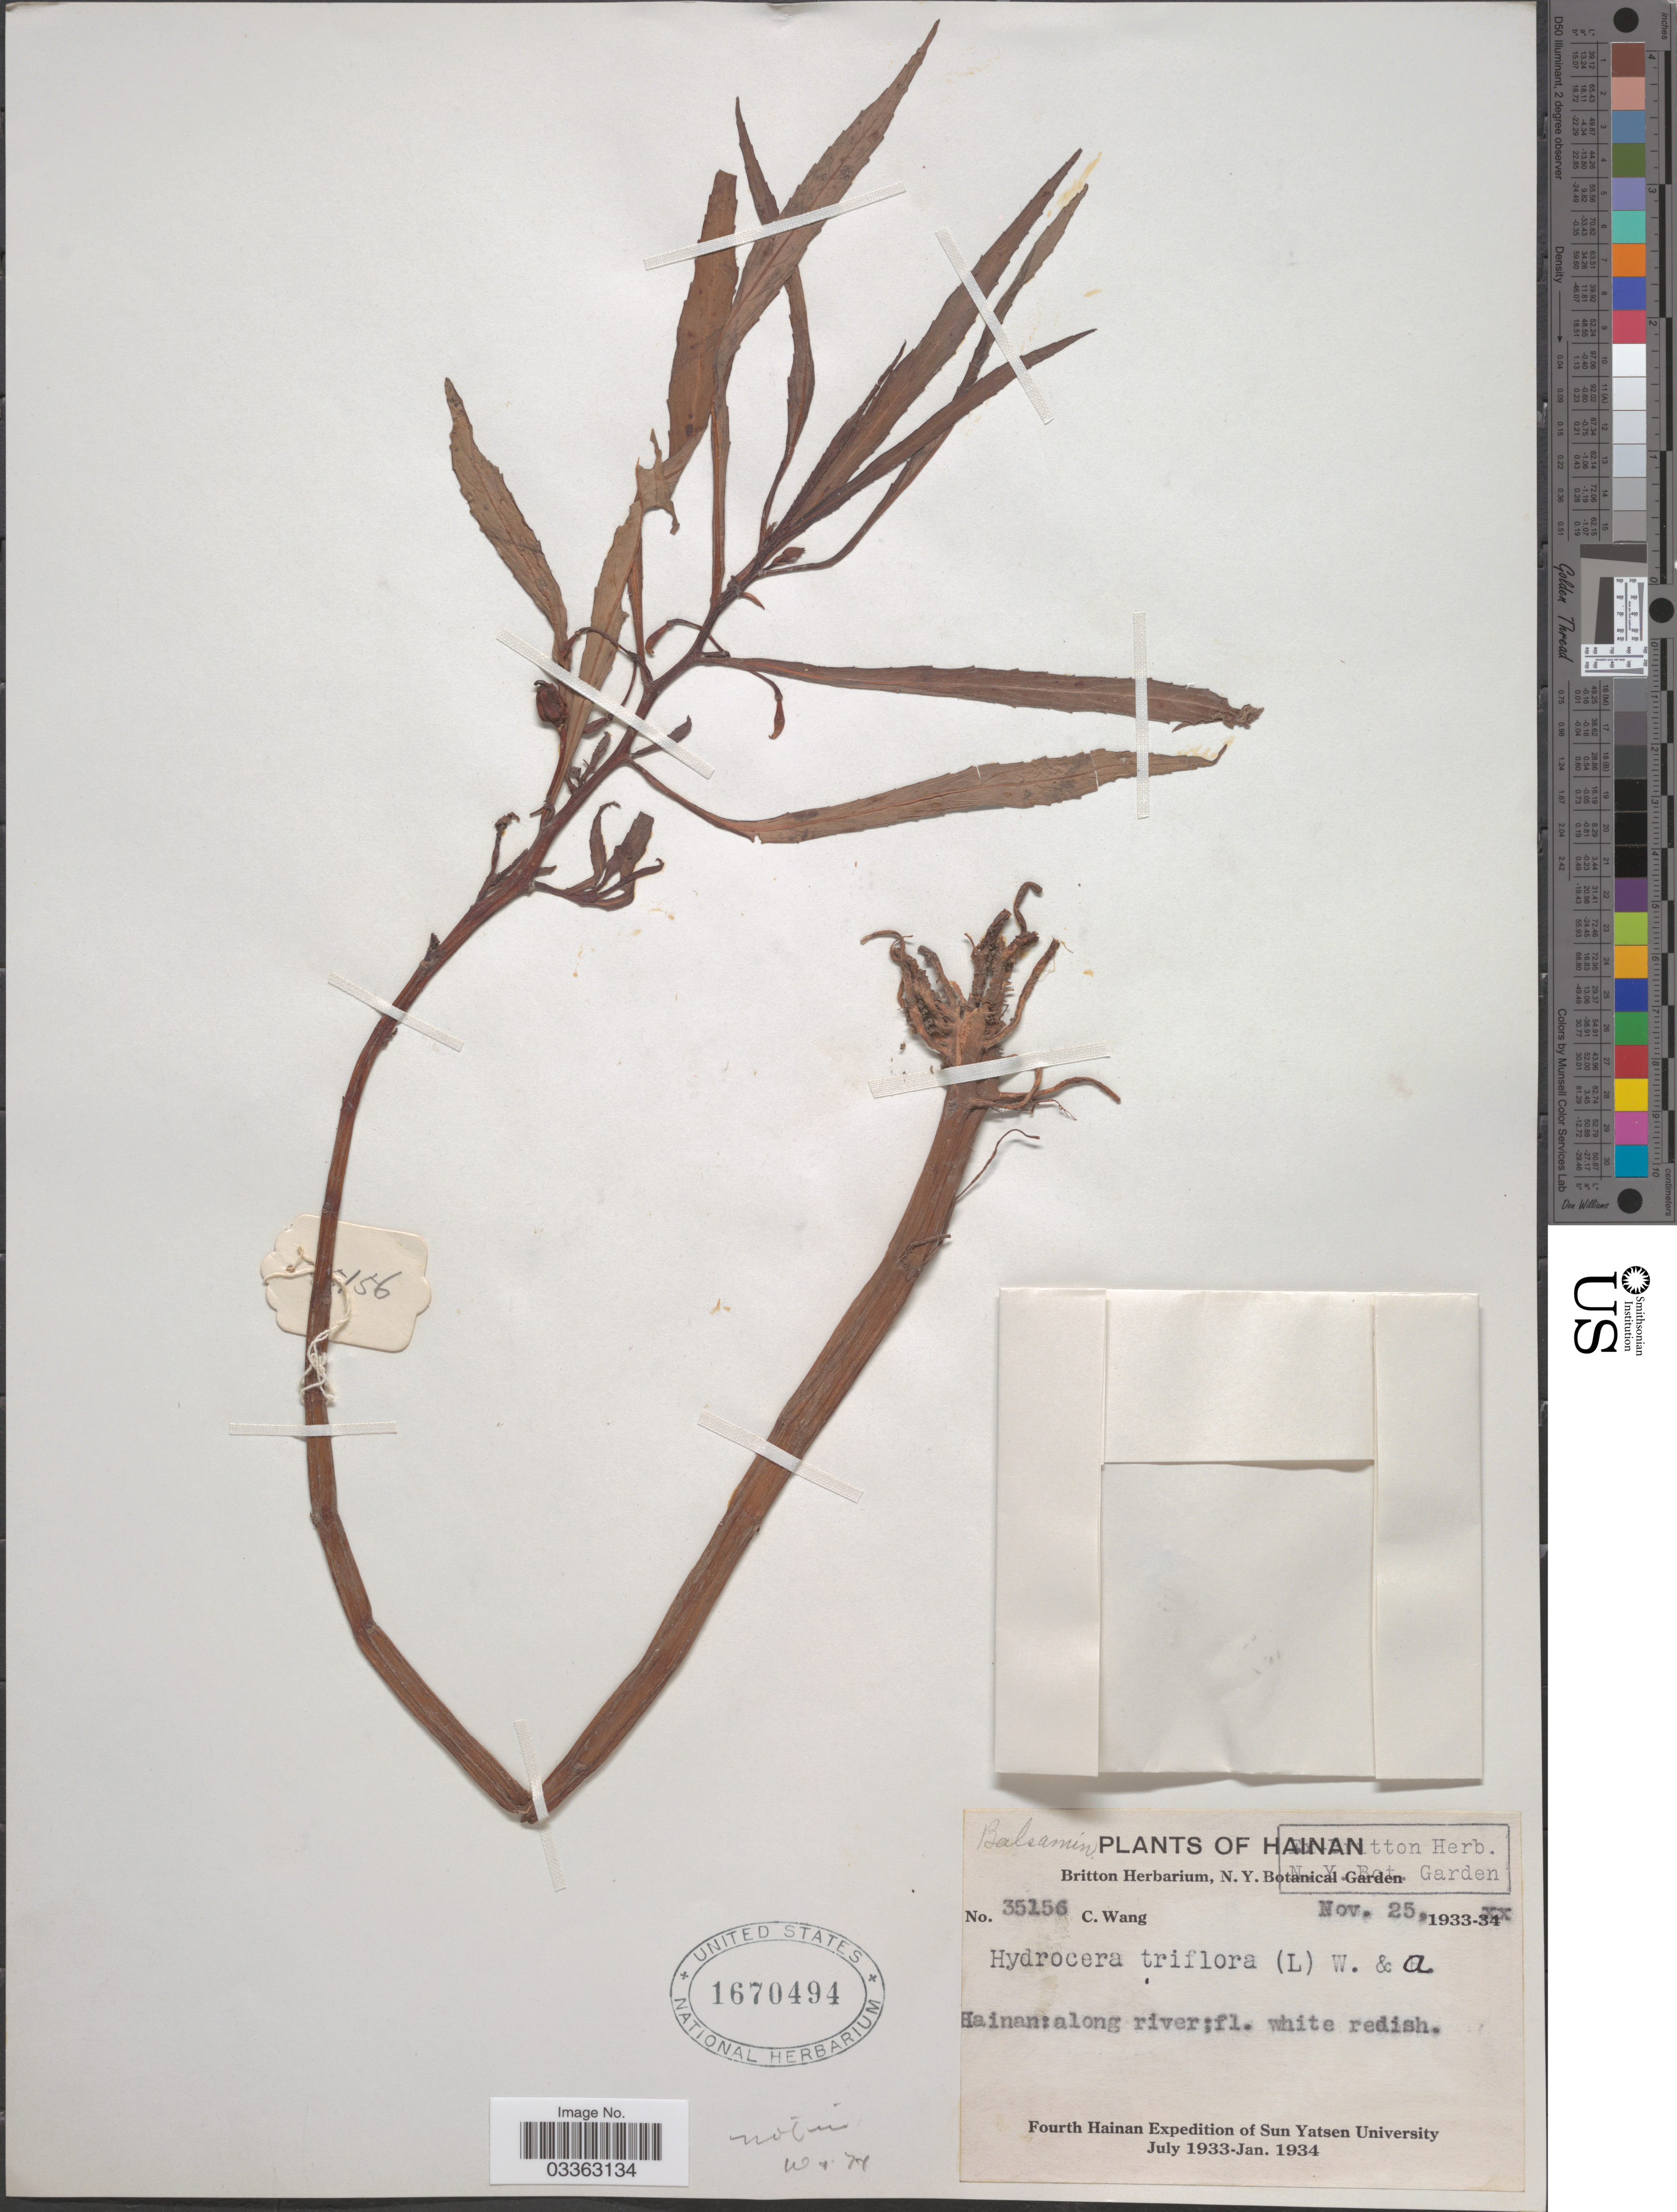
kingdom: Plantae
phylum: Tracheophyta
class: Magnoliopsida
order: Ericales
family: Balsaminaceae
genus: Impatiens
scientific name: Impatiens triflora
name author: L.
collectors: C. Wang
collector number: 35156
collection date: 1933-11-25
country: China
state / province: Hainan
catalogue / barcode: US 1670494